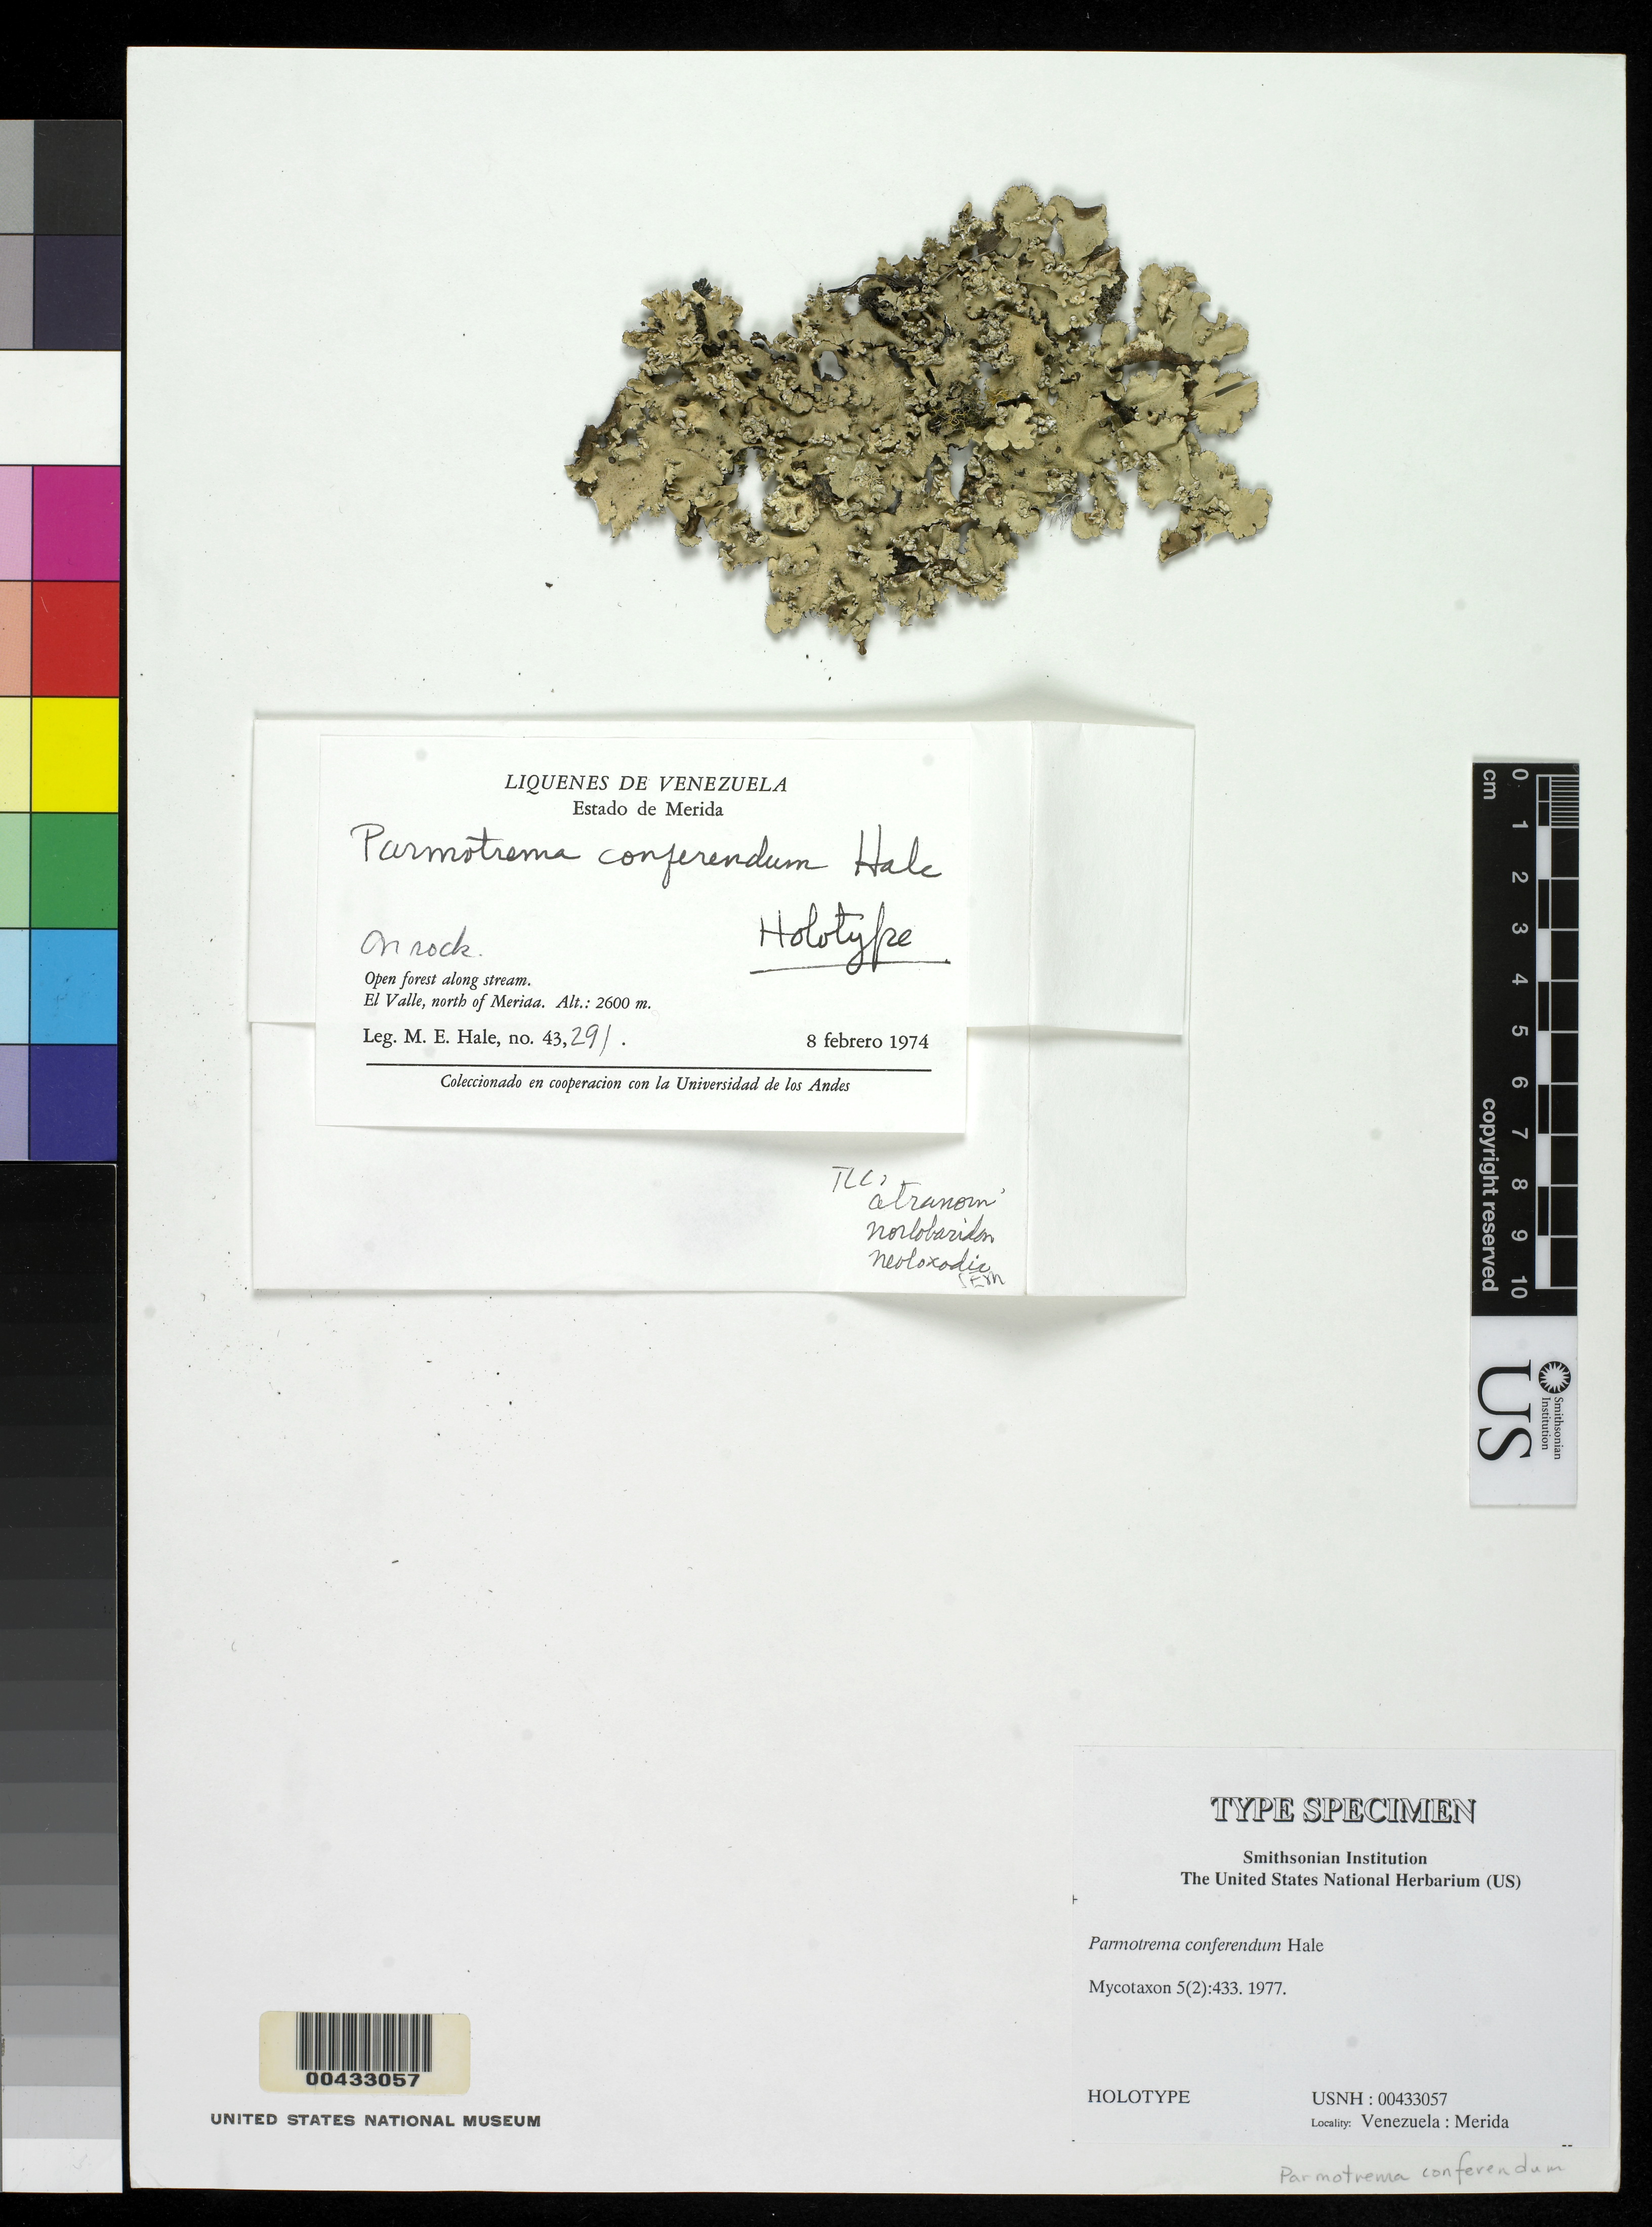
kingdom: Fungi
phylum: Ascomycota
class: Lecanoromycetes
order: Lecanorales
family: Parmeliaceae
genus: Parmotrema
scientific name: Parmotrema conferendum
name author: Hale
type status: Holotype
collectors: M. Hale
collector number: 43291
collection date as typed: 08 Feb 1974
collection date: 1974-02-08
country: Venezuela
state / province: Mérida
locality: El Valle, N of Merida.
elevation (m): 2600